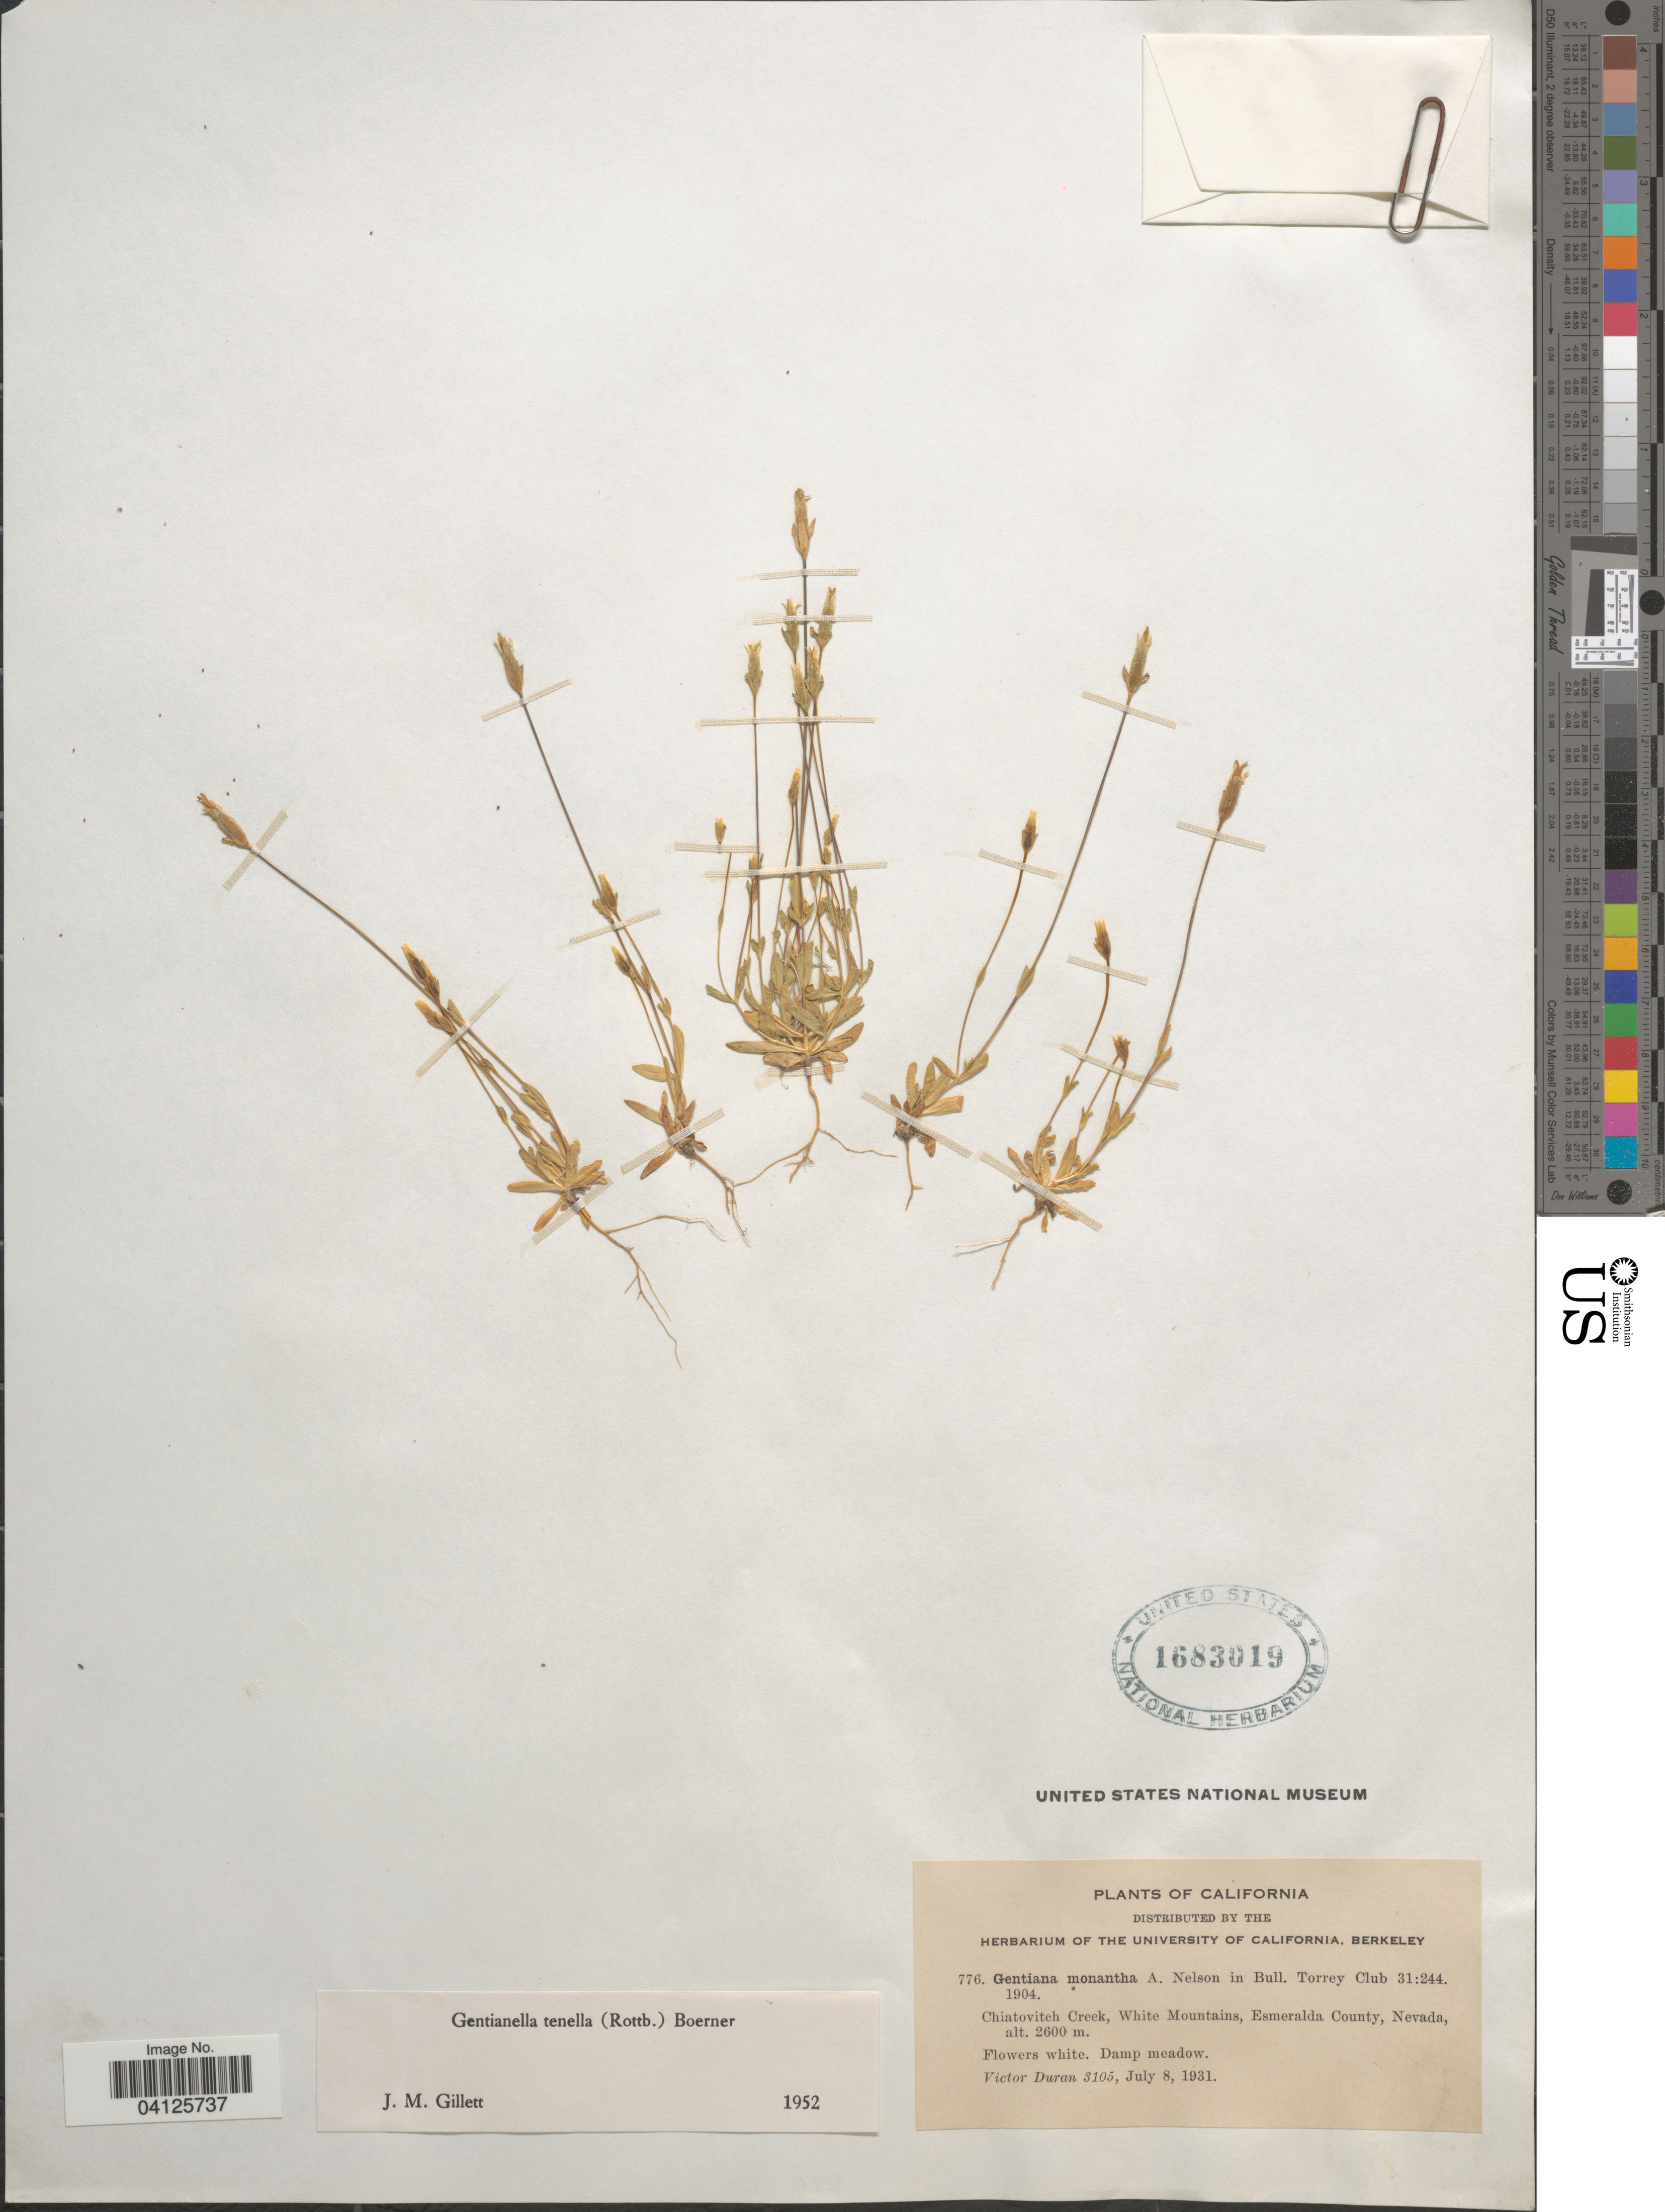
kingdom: Plantae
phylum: Tracheophyta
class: Magnoliopsida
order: Gentianales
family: Gentianaceae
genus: Gentianella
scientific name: Gentianella tenella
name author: (Rottb.) Börner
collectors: V. Duran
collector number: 776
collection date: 1931-07-08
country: United States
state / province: Nevada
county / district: Esmeralda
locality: Chiatovitch Creek, White Mountains, Esmeralda County.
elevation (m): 2600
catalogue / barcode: US 1683019